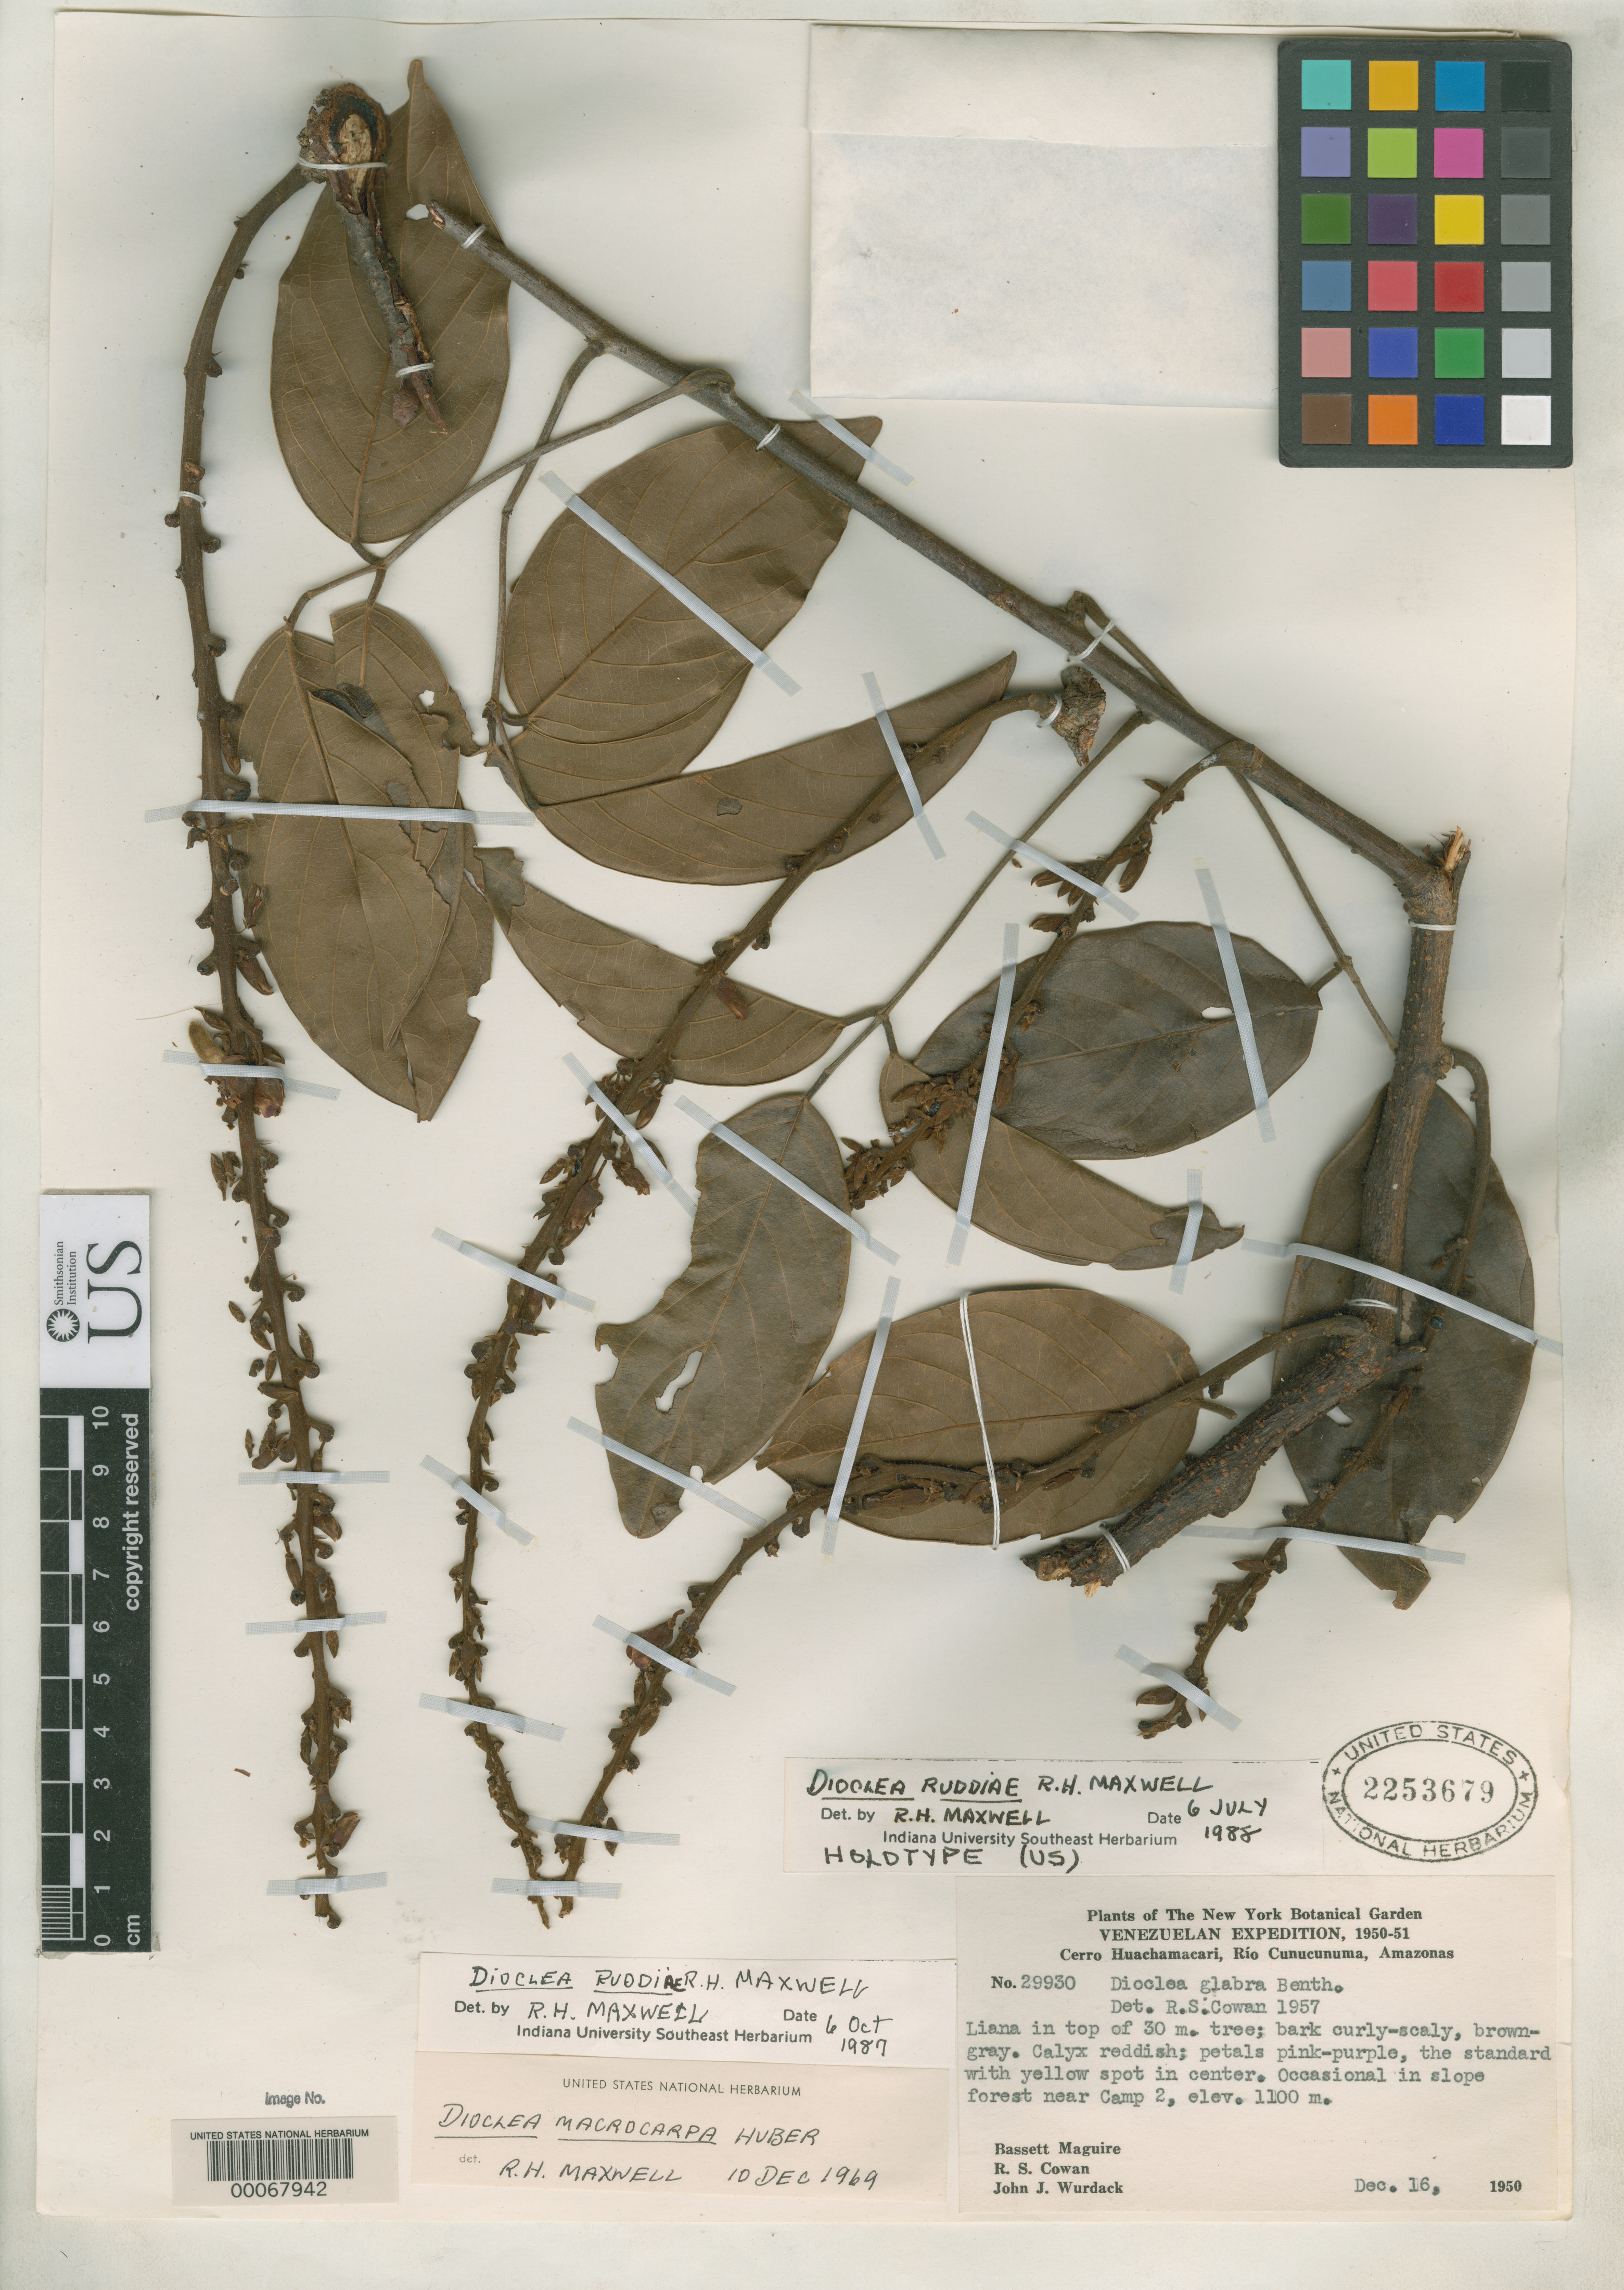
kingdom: Plantae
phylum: Tracheophyta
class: Magnoliopsida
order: Fabales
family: Fabaceae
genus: Dioclea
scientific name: Dioclea ruddiae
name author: R.H. Maxwell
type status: Holotype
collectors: B. Maguire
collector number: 29930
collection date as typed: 15 Dec 1950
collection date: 1950-12-15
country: Venezuela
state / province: Amazonas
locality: Cerro Huachamacari, Rio Cunucunuma, occasional in slope forest near Camp 2.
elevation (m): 1100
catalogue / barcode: US 2253679